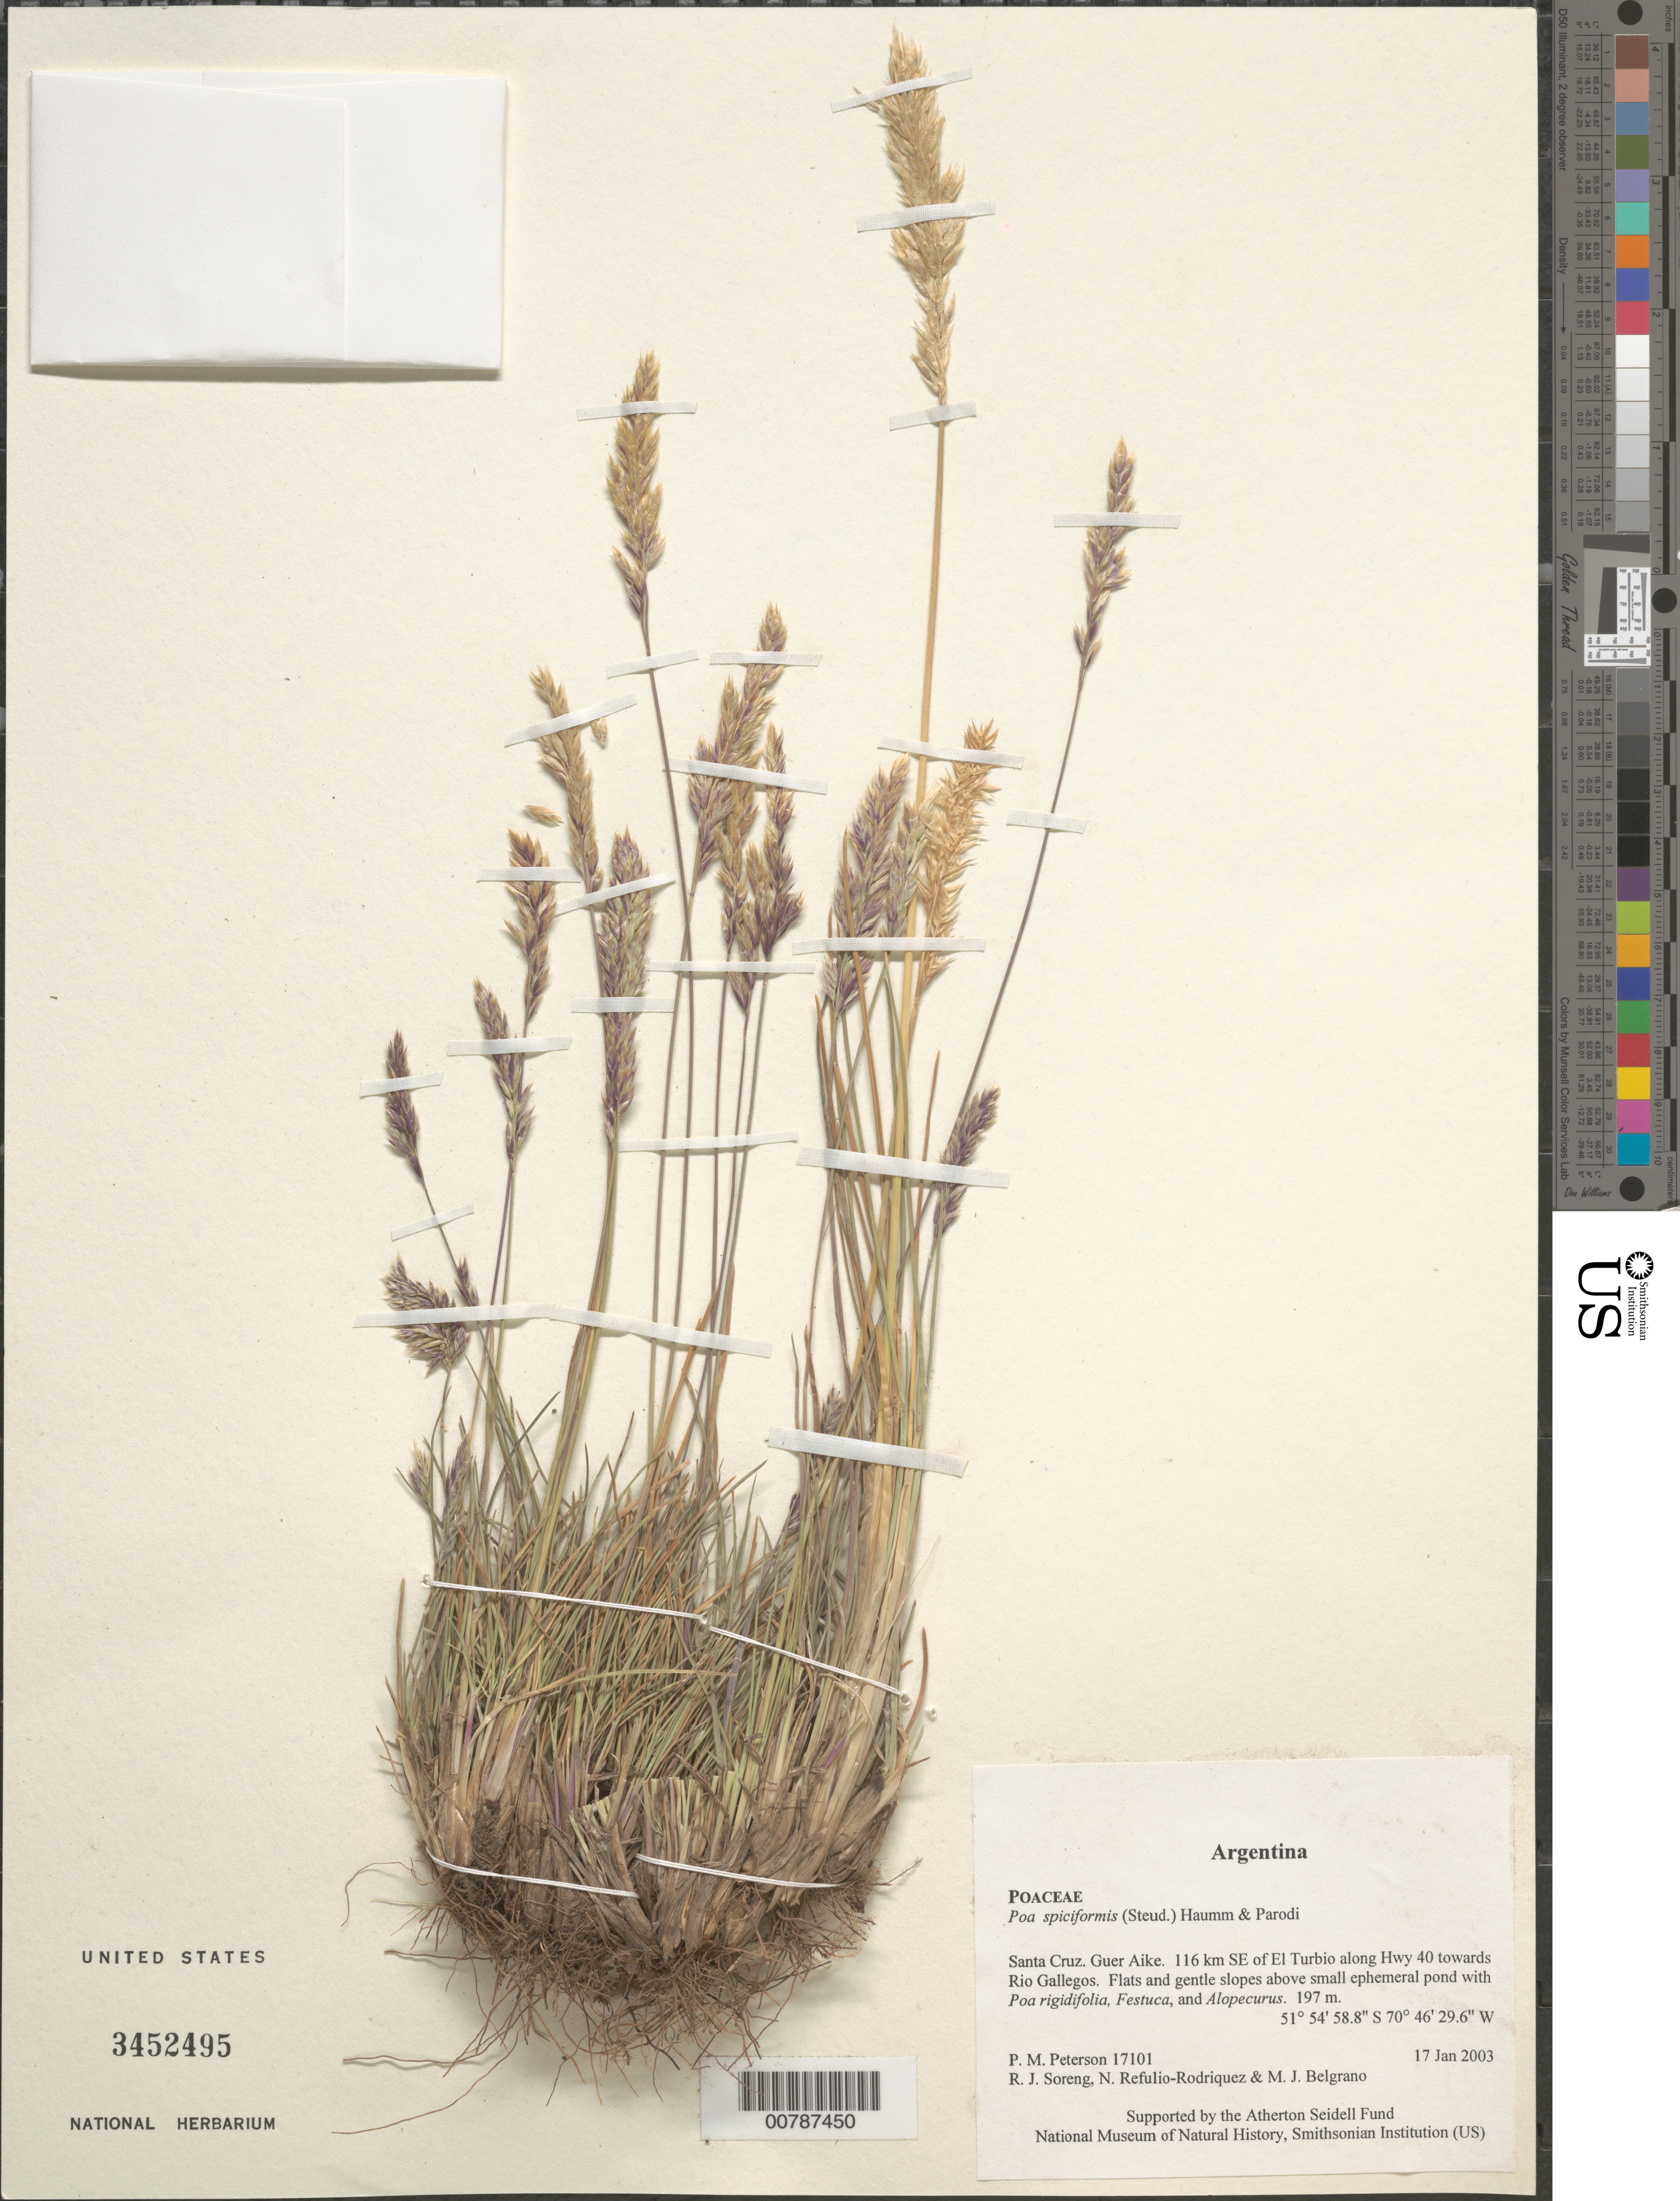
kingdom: Plantae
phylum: Tracheophyta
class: Liliopsida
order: Poales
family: Poaceae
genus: Poa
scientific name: Poa spiciformis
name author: Steud.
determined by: Soreng, Robert J., Research Associate (BOT), Smithsonian Institution - National Museum of Natural History (UNITED STATES)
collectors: P. M. Peterson, R. J. Soreng, N. Refulio-Rodríguez & M. Belgrano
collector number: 17101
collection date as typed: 17 Jan 2003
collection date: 2003-01-17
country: Argentina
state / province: Santa Cruz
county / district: Guer Aike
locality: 116 km SE of El Turbio along Hwy 40 towards Rio Gallegos. Flats and gentle slopes above small ephemeral pond with Poa rigidifolia, Festuca, and Alopecurus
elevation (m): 197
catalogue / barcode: US 3452495